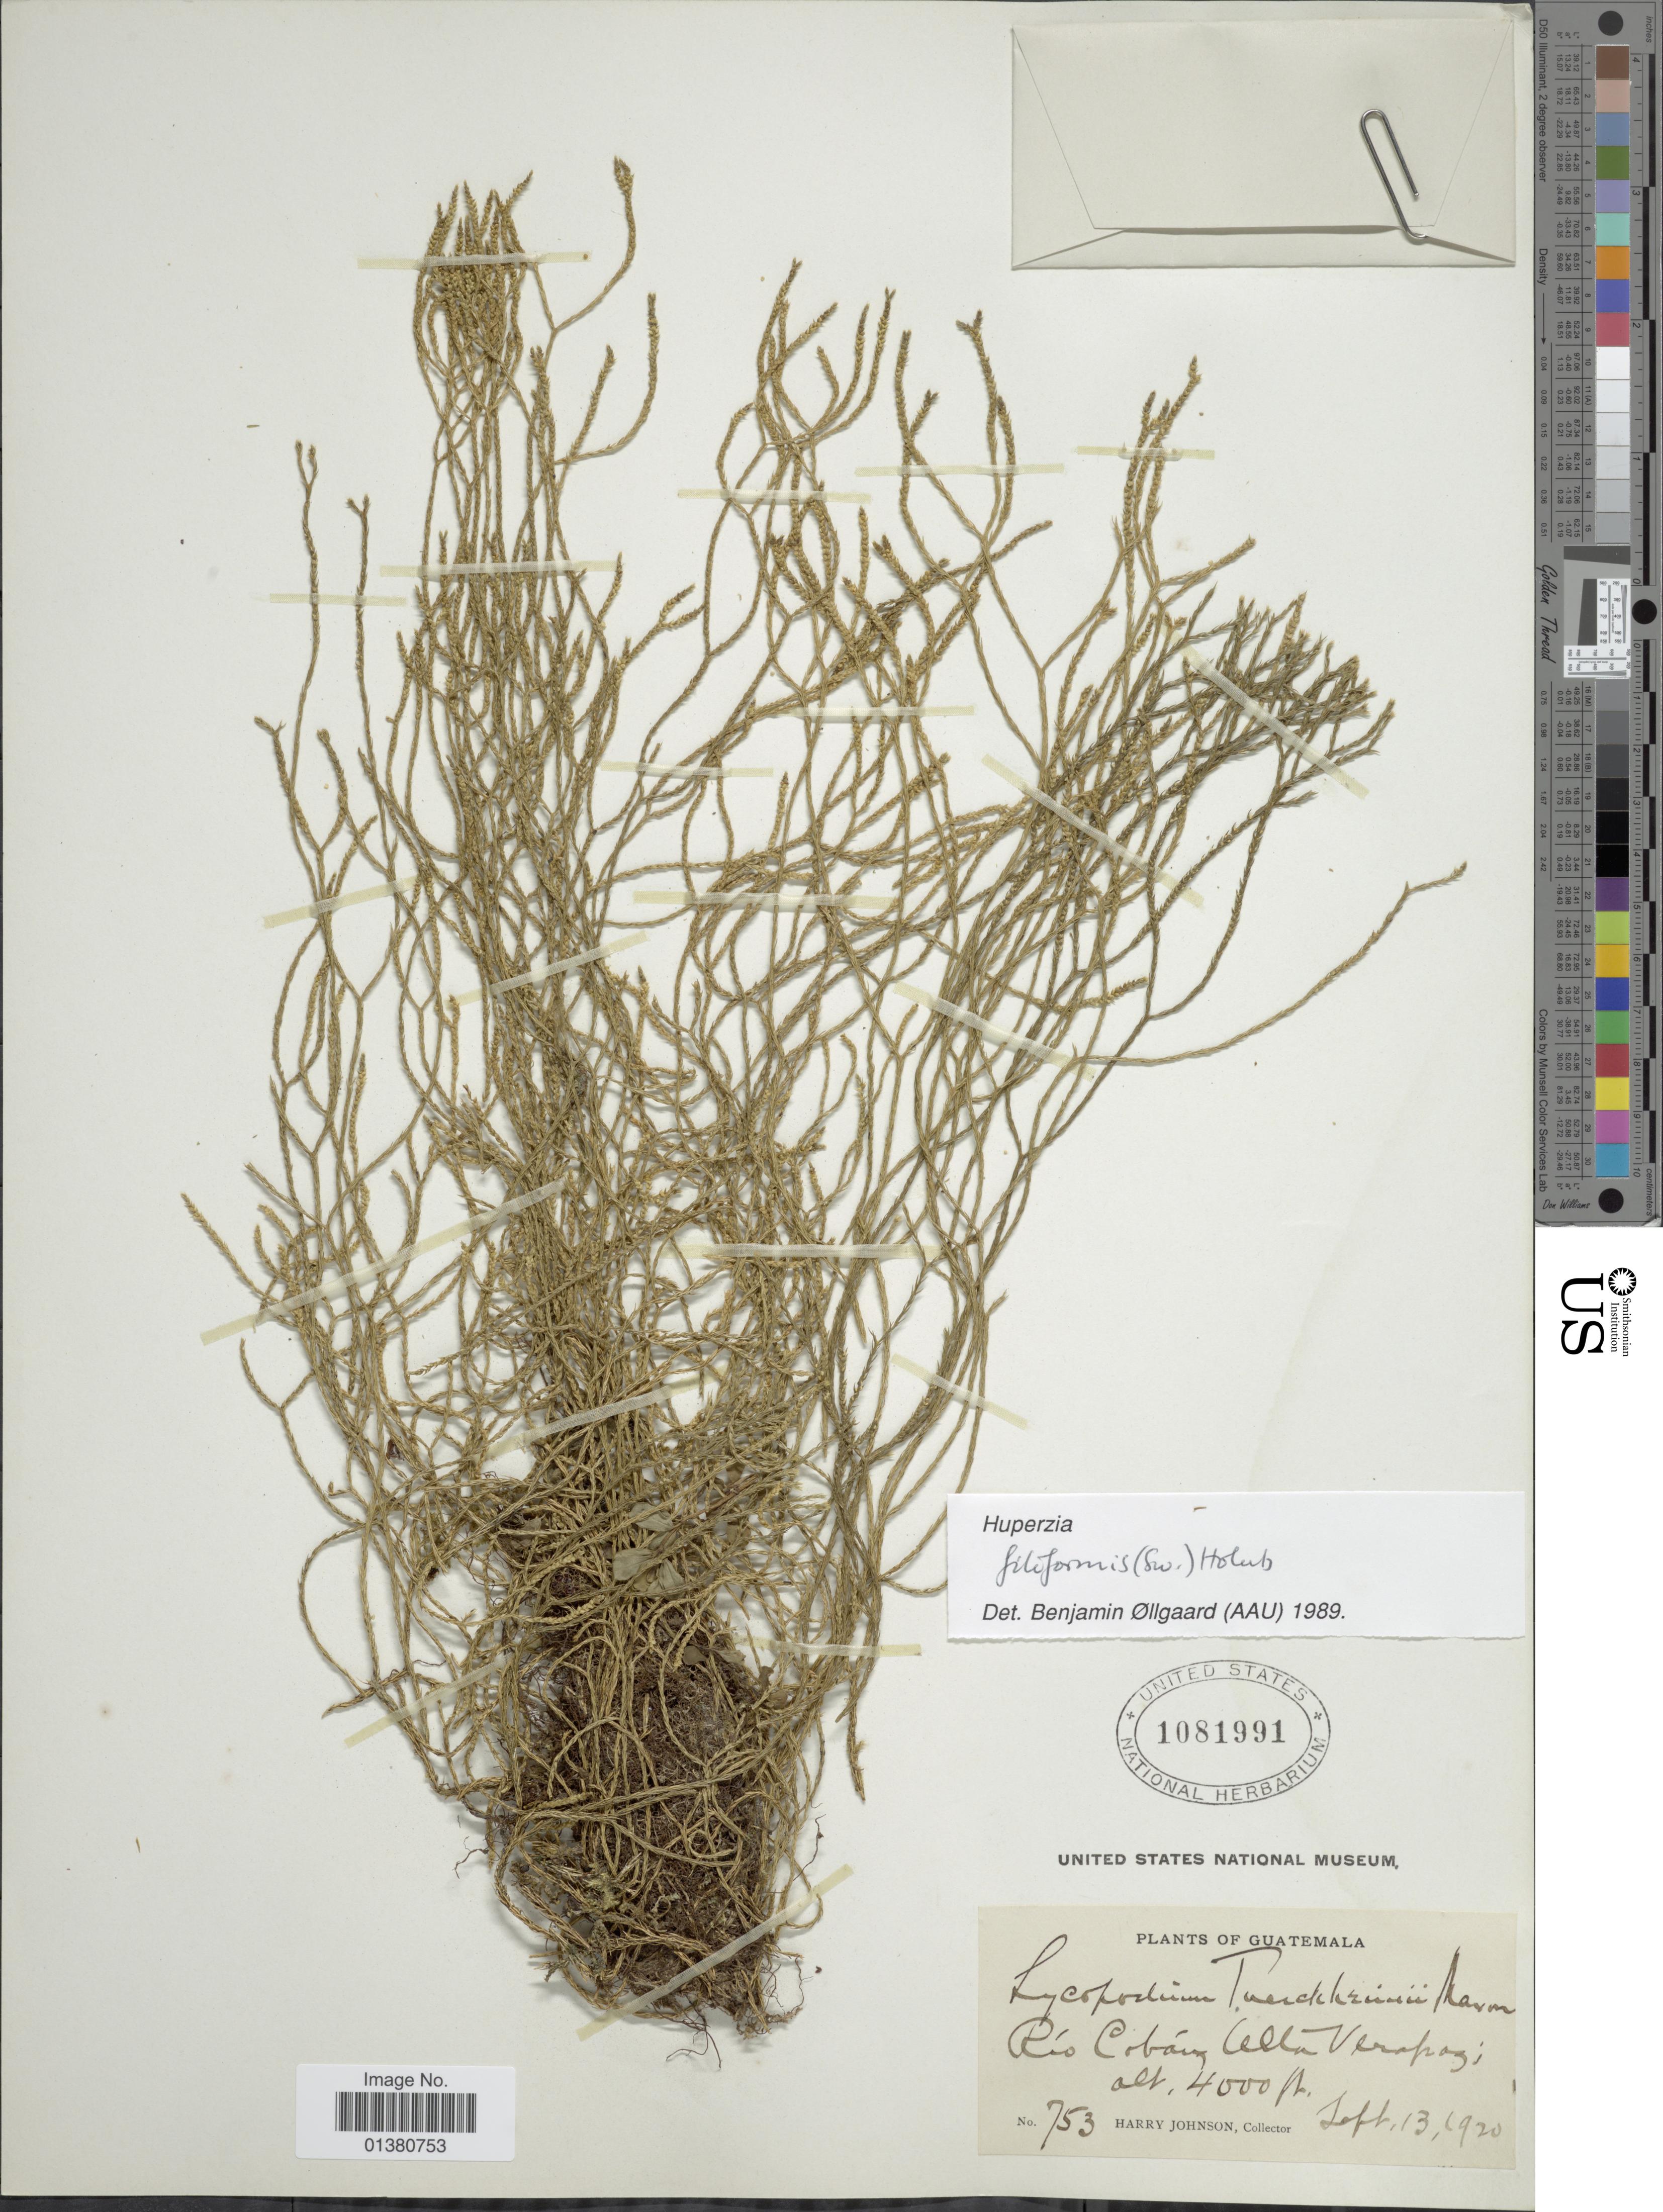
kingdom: Plantae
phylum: Tracheophyta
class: Lycopodiopsida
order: Lycopodiales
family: Lycopodiaceae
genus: Phlegmariurus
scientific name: Phlegmariurus filiformis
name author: (Sw.) W.H. Wagner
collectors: H. Johnson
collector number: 753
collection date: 1920-09-13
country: Guatemala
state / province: Alta Verapaz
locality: Rio Coban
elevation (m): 1219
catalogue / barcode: US 1081991